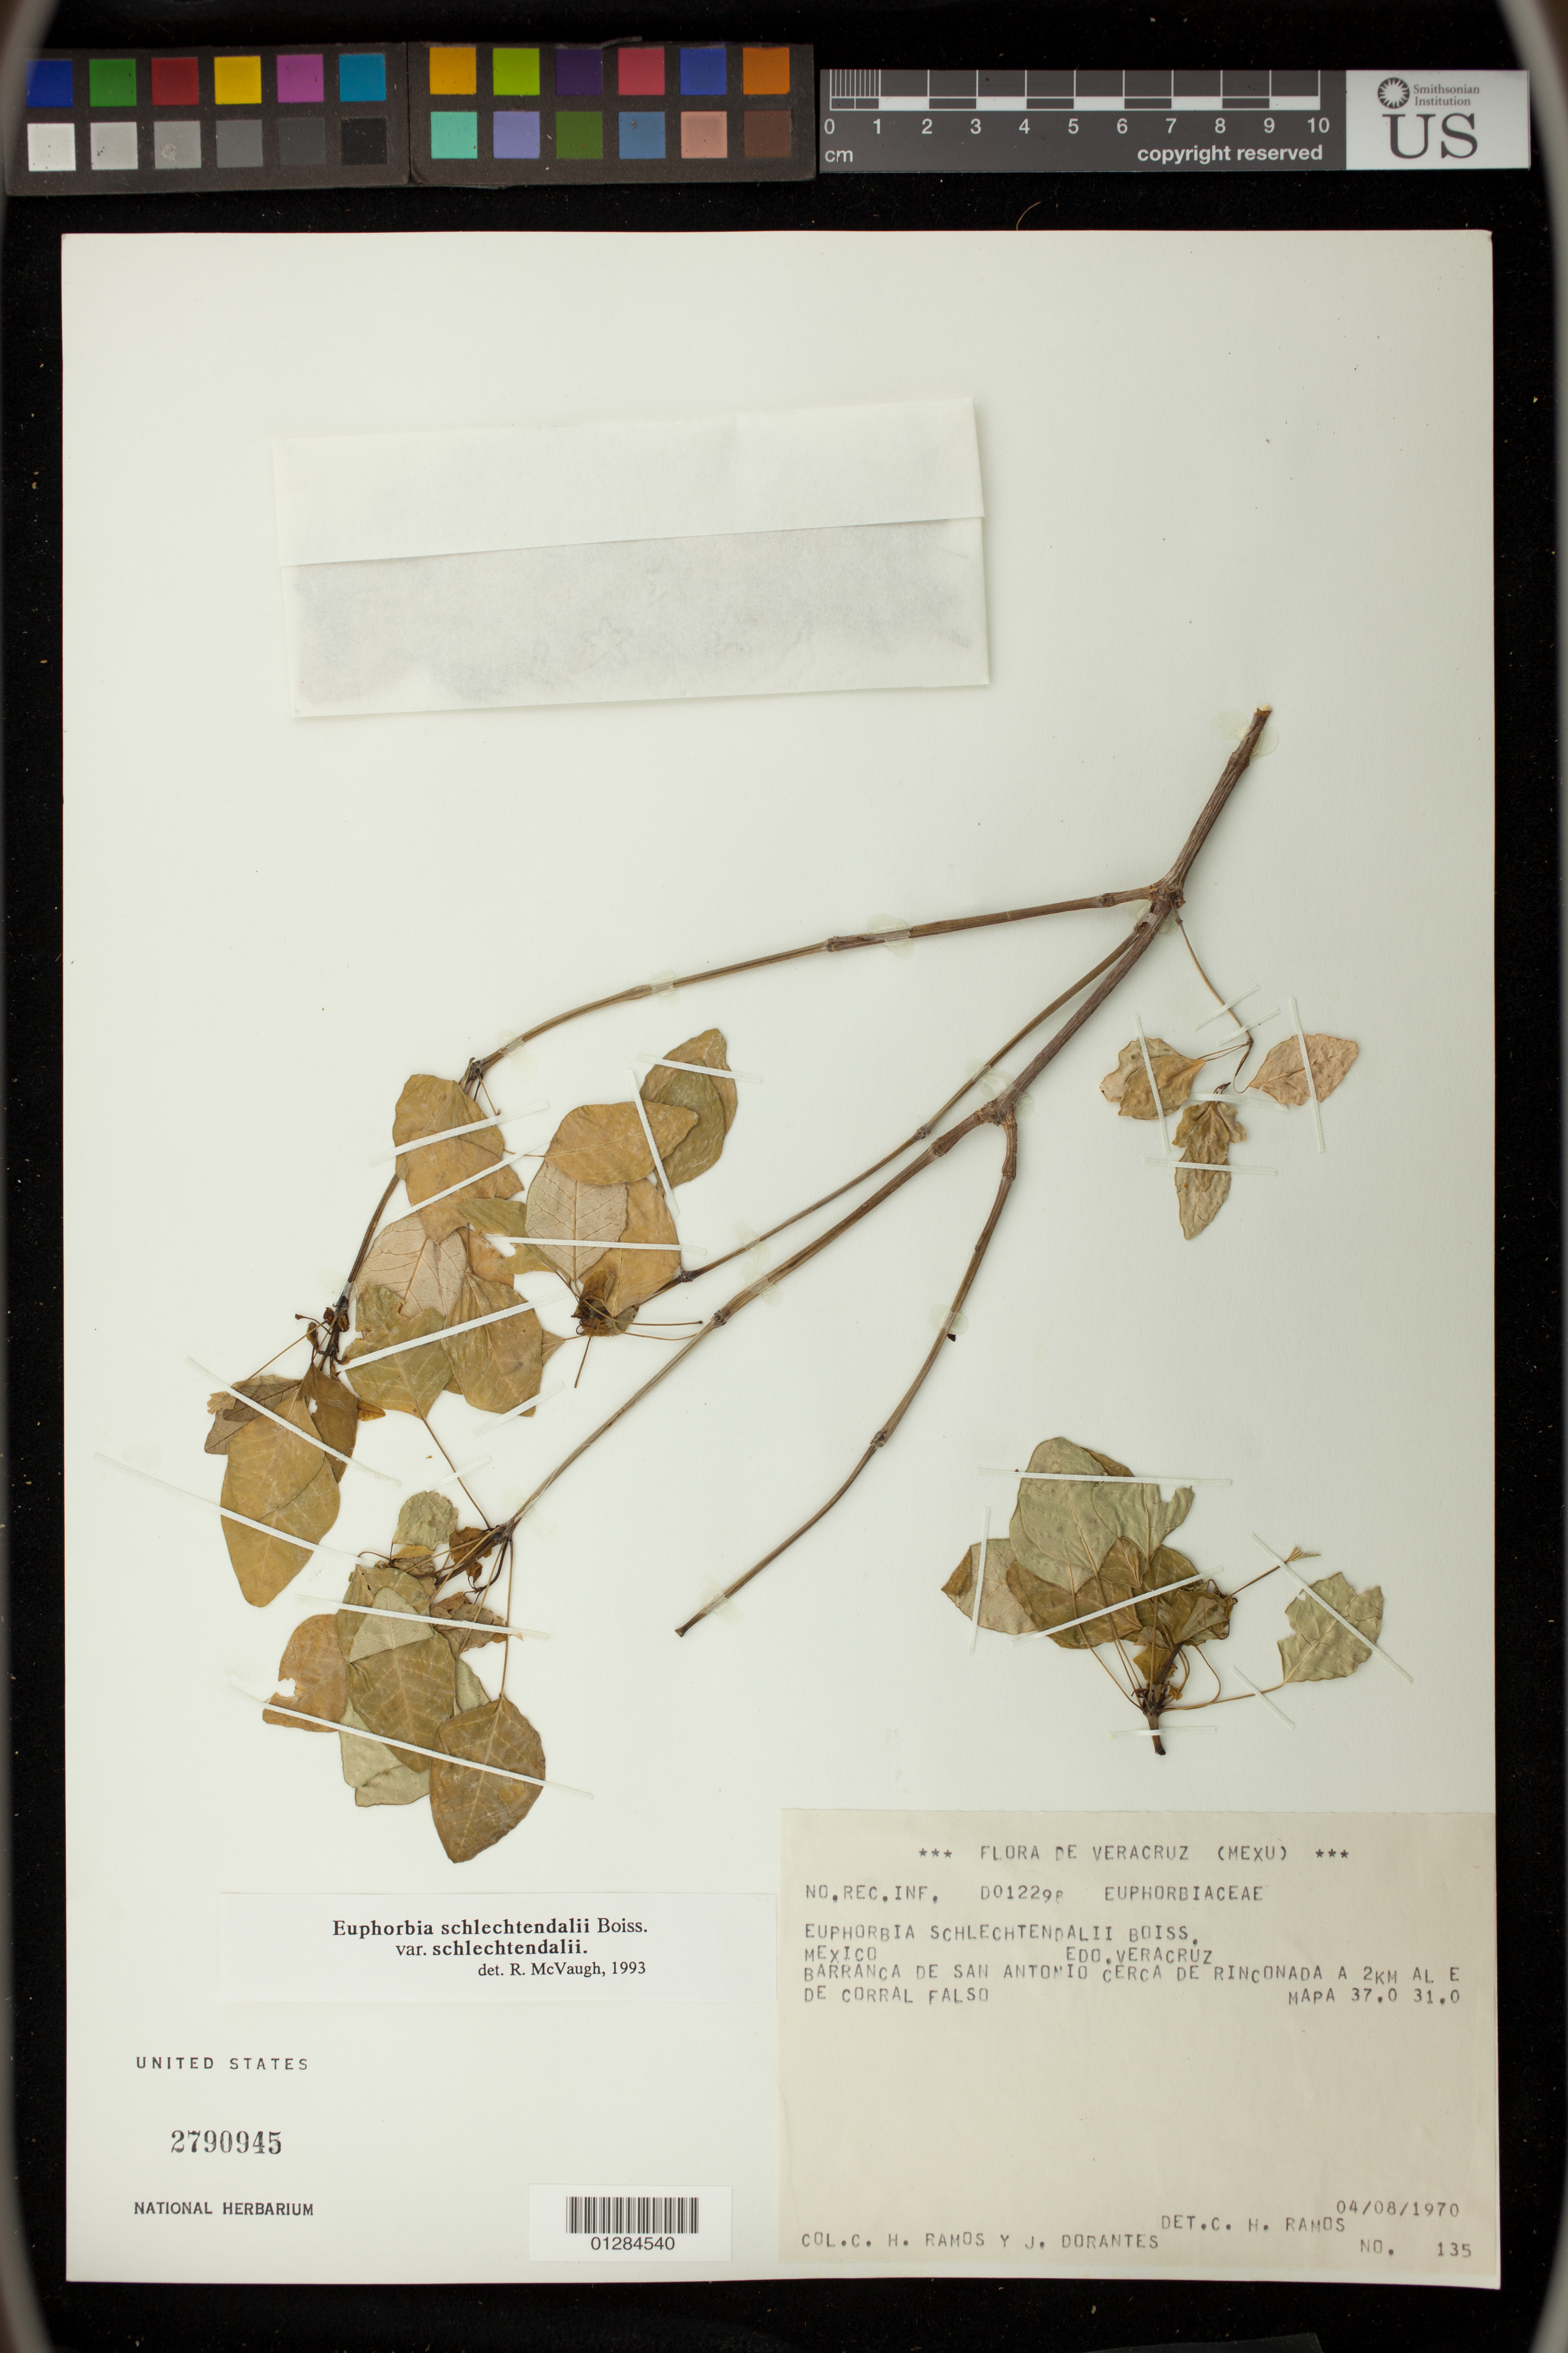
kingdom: Plantae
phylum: Tracheophyta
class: Magnoliopsida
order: Malpighiales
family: Euphorbiaceae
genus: Euphorbia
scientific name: Euphorbia schlechtendalii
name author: Boiss.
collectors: C. H. Ramos & J. Dorantes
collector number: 135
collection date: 1970-04-08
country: Mexico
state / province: Veracruz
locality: Barranca De San Antonio Cerca De Rinconada A 2Km Al E de Corral Falso MAPA 37.0 31.0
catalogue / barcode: US 2790945